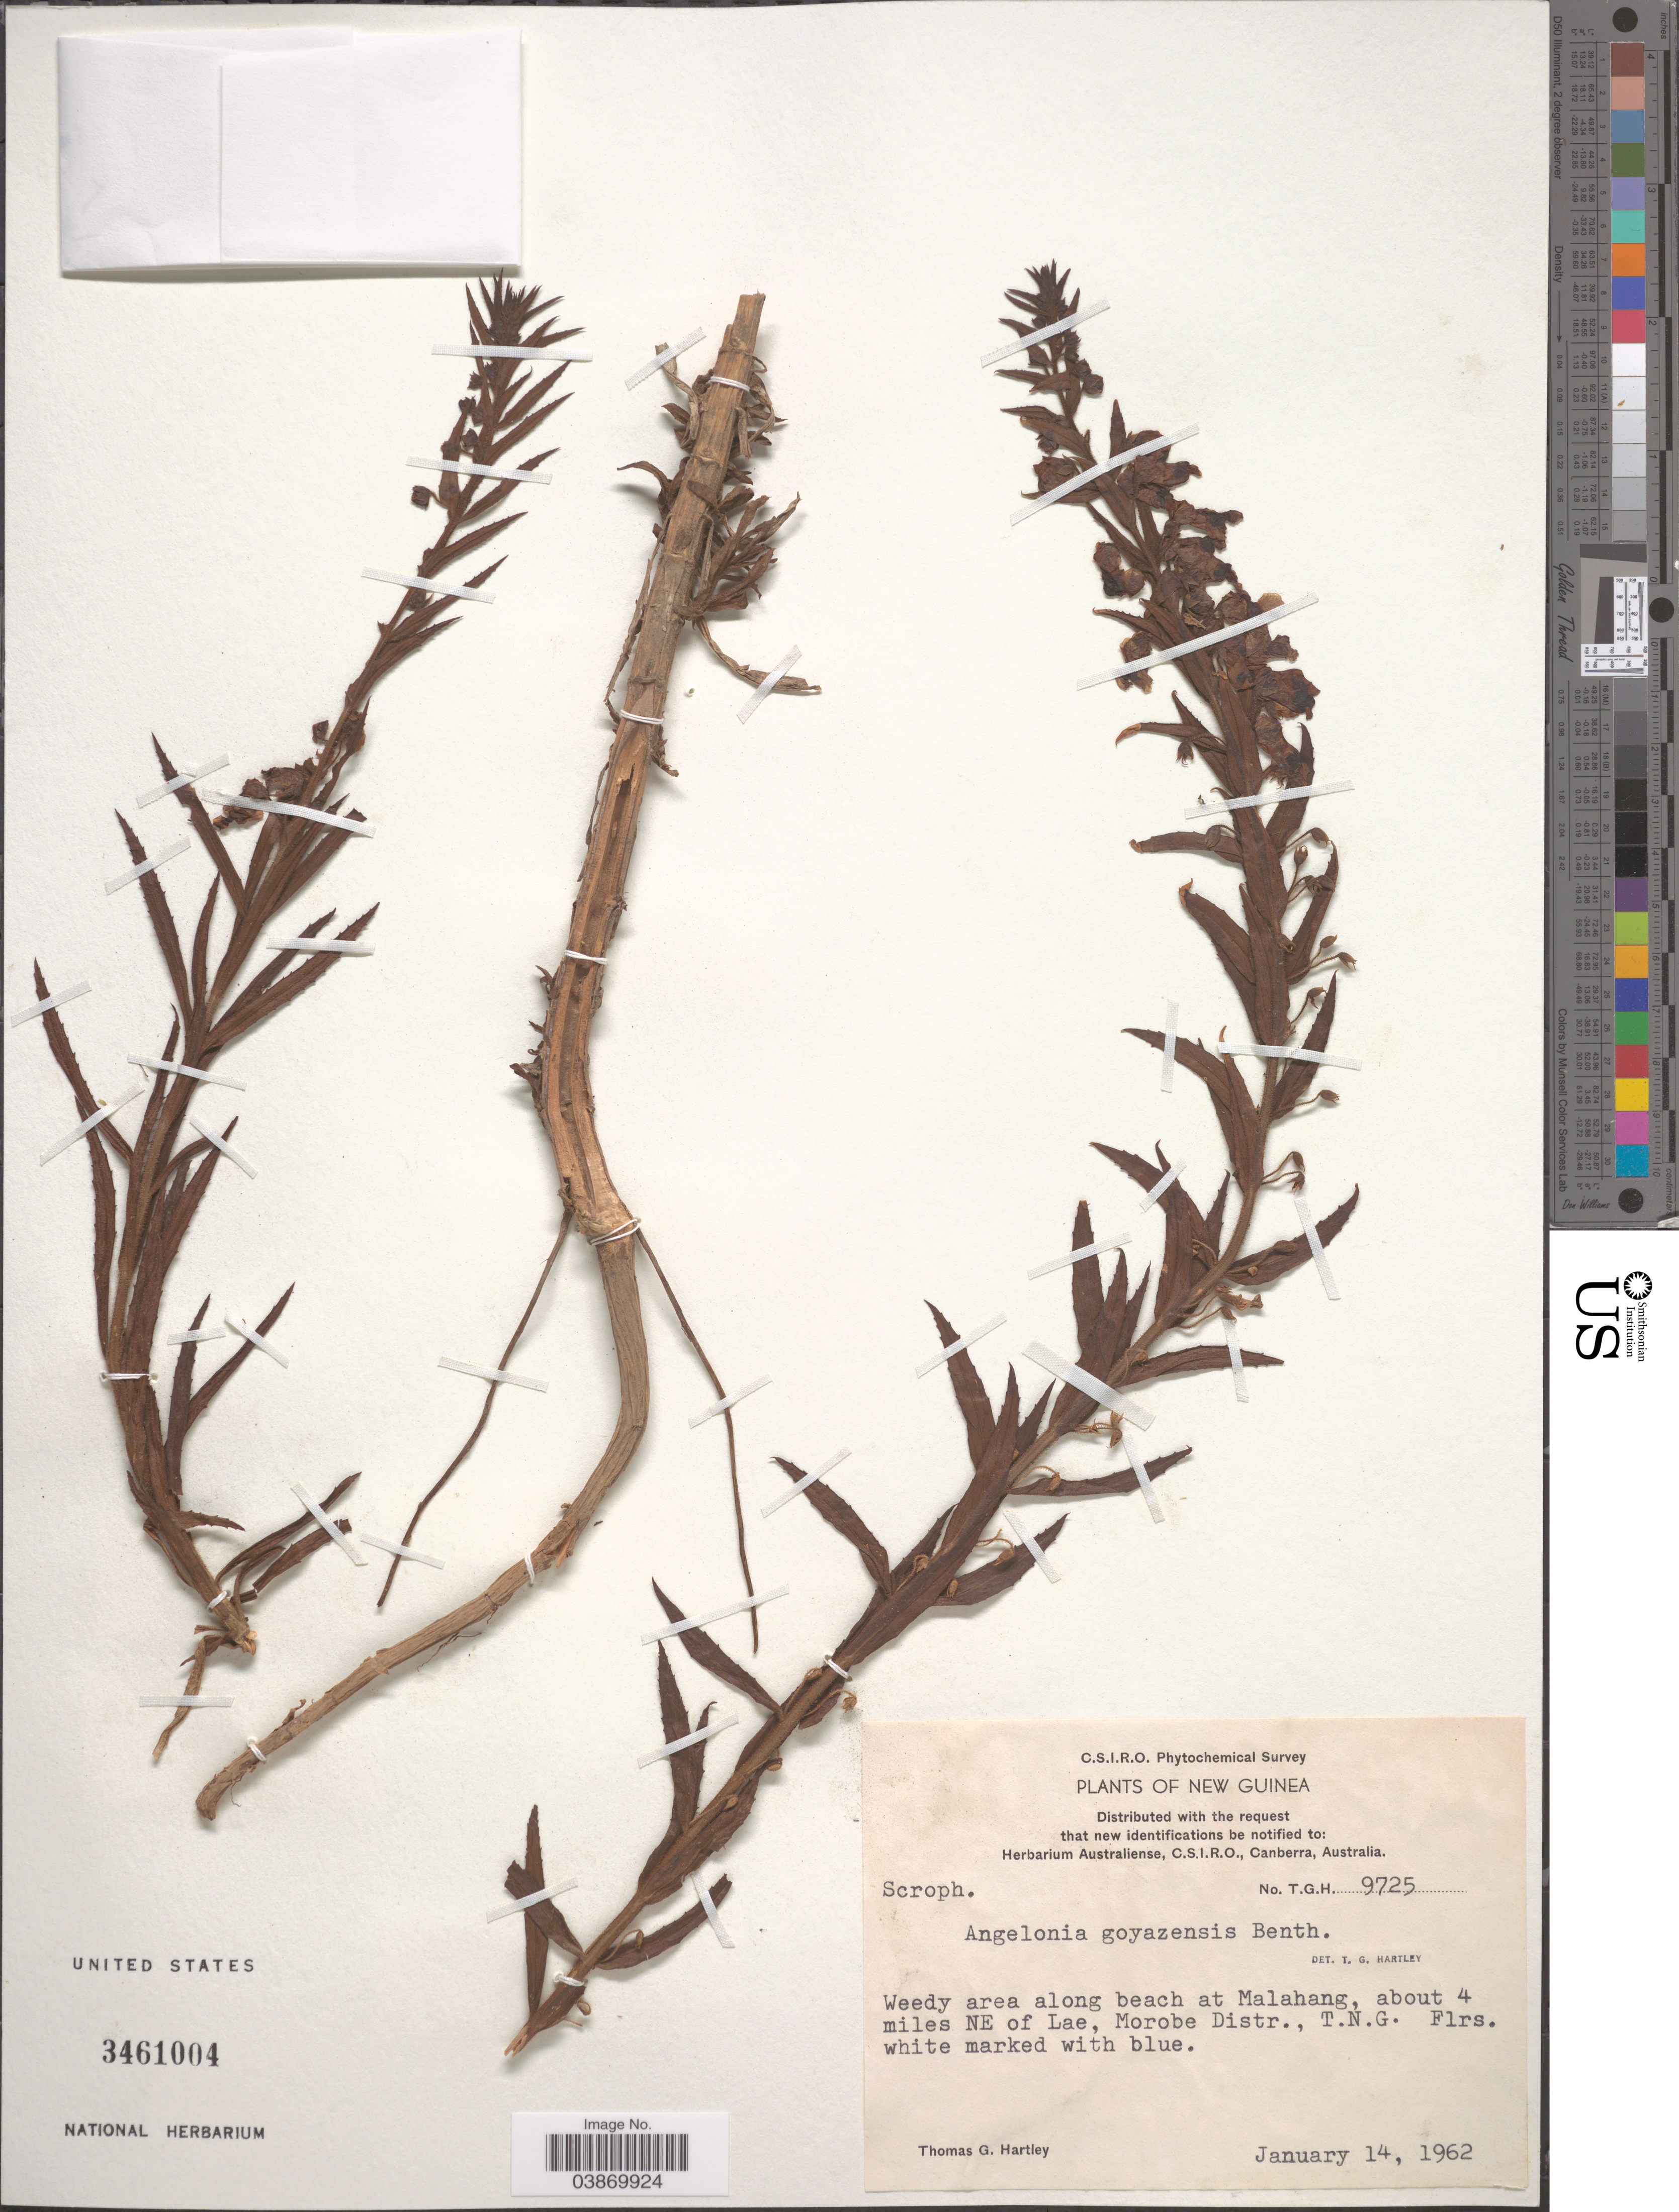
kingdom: Plantae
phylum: Tracheophyta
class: Magnoliopsida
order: Lamiales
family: Plantaginaceae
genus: Angelonia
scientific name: Angelonia goyazensis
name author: Benth.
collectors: T. G. Hartley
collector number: TGH 9725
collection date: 1962-01-14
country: Papua New Guinea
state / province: Morobe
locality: New Guinea. Weedy area along beach at Malahang, about 4 miles NE of Lae, Morobe Distr., T.N.G.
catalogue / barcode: US 3461004